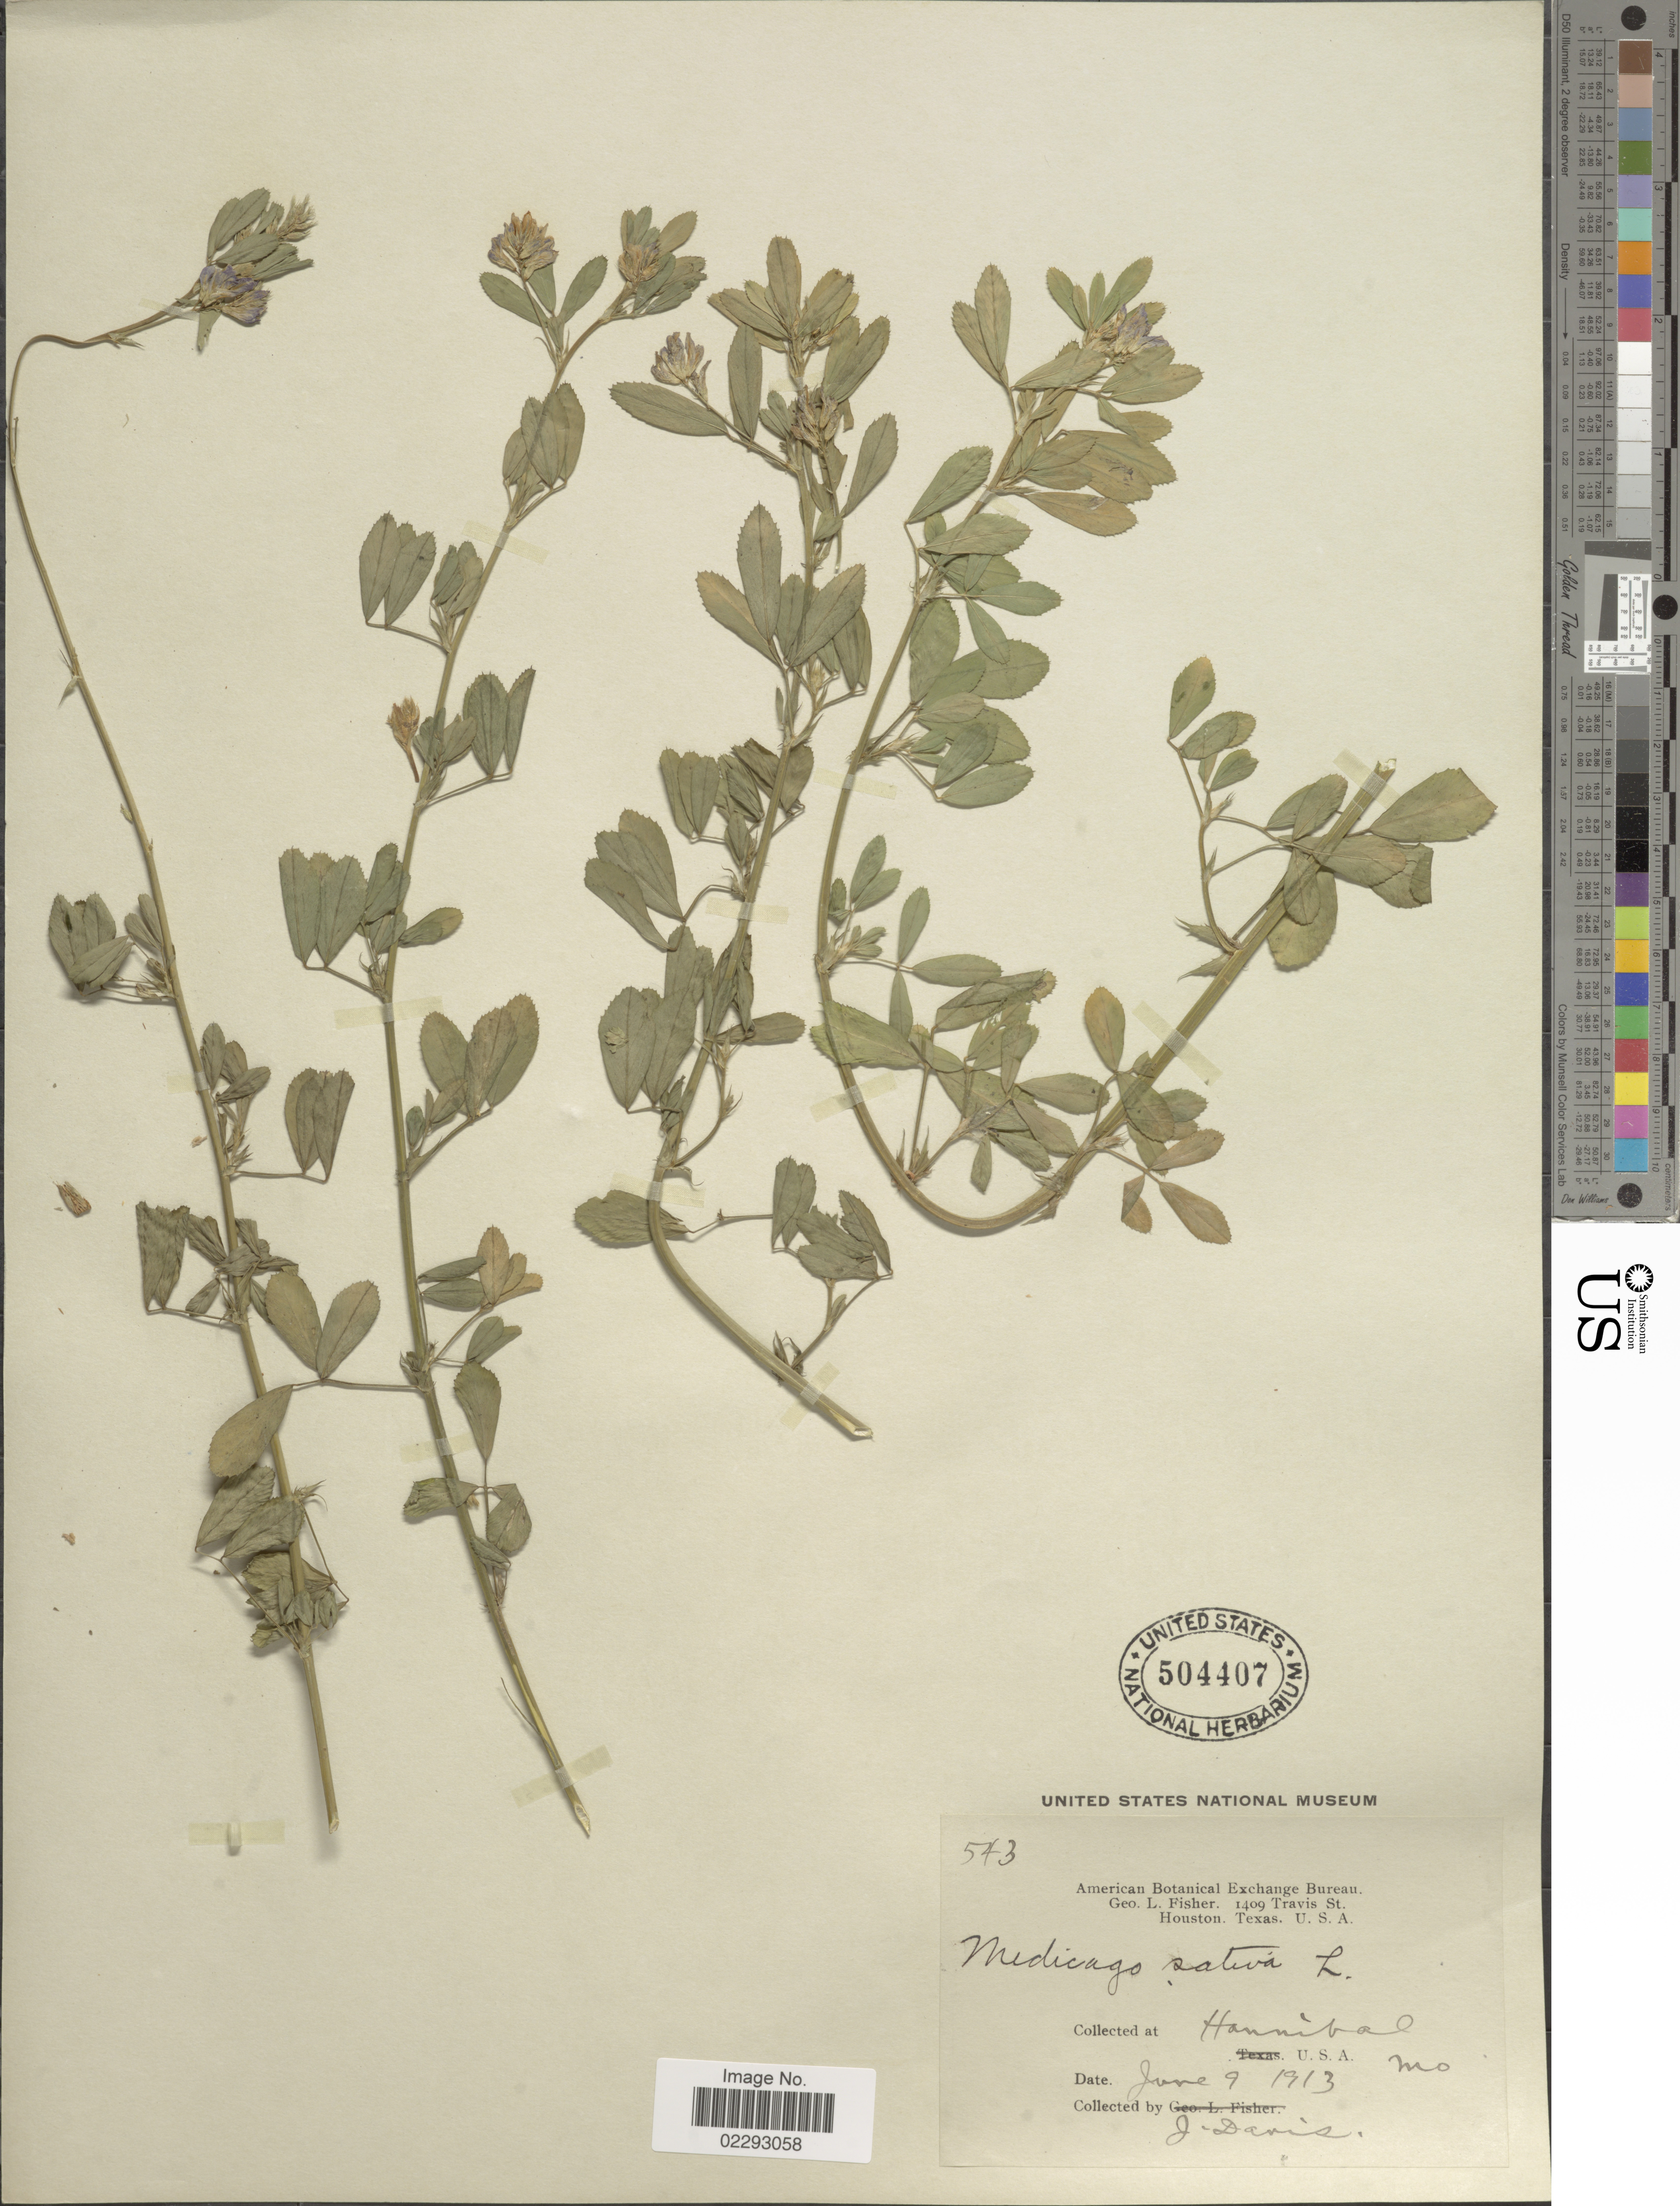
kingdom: Plantae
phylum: Tracheophyta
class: Magnoliopsida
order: Fabales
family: Fabaceae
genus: Medicago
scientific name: Medicago sativa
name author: L.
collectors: J. Davis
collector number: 543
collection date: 1913-06-09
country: United States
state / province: Missouri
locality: Hanniball, U.S.A. Mo.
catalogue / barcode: US 504407